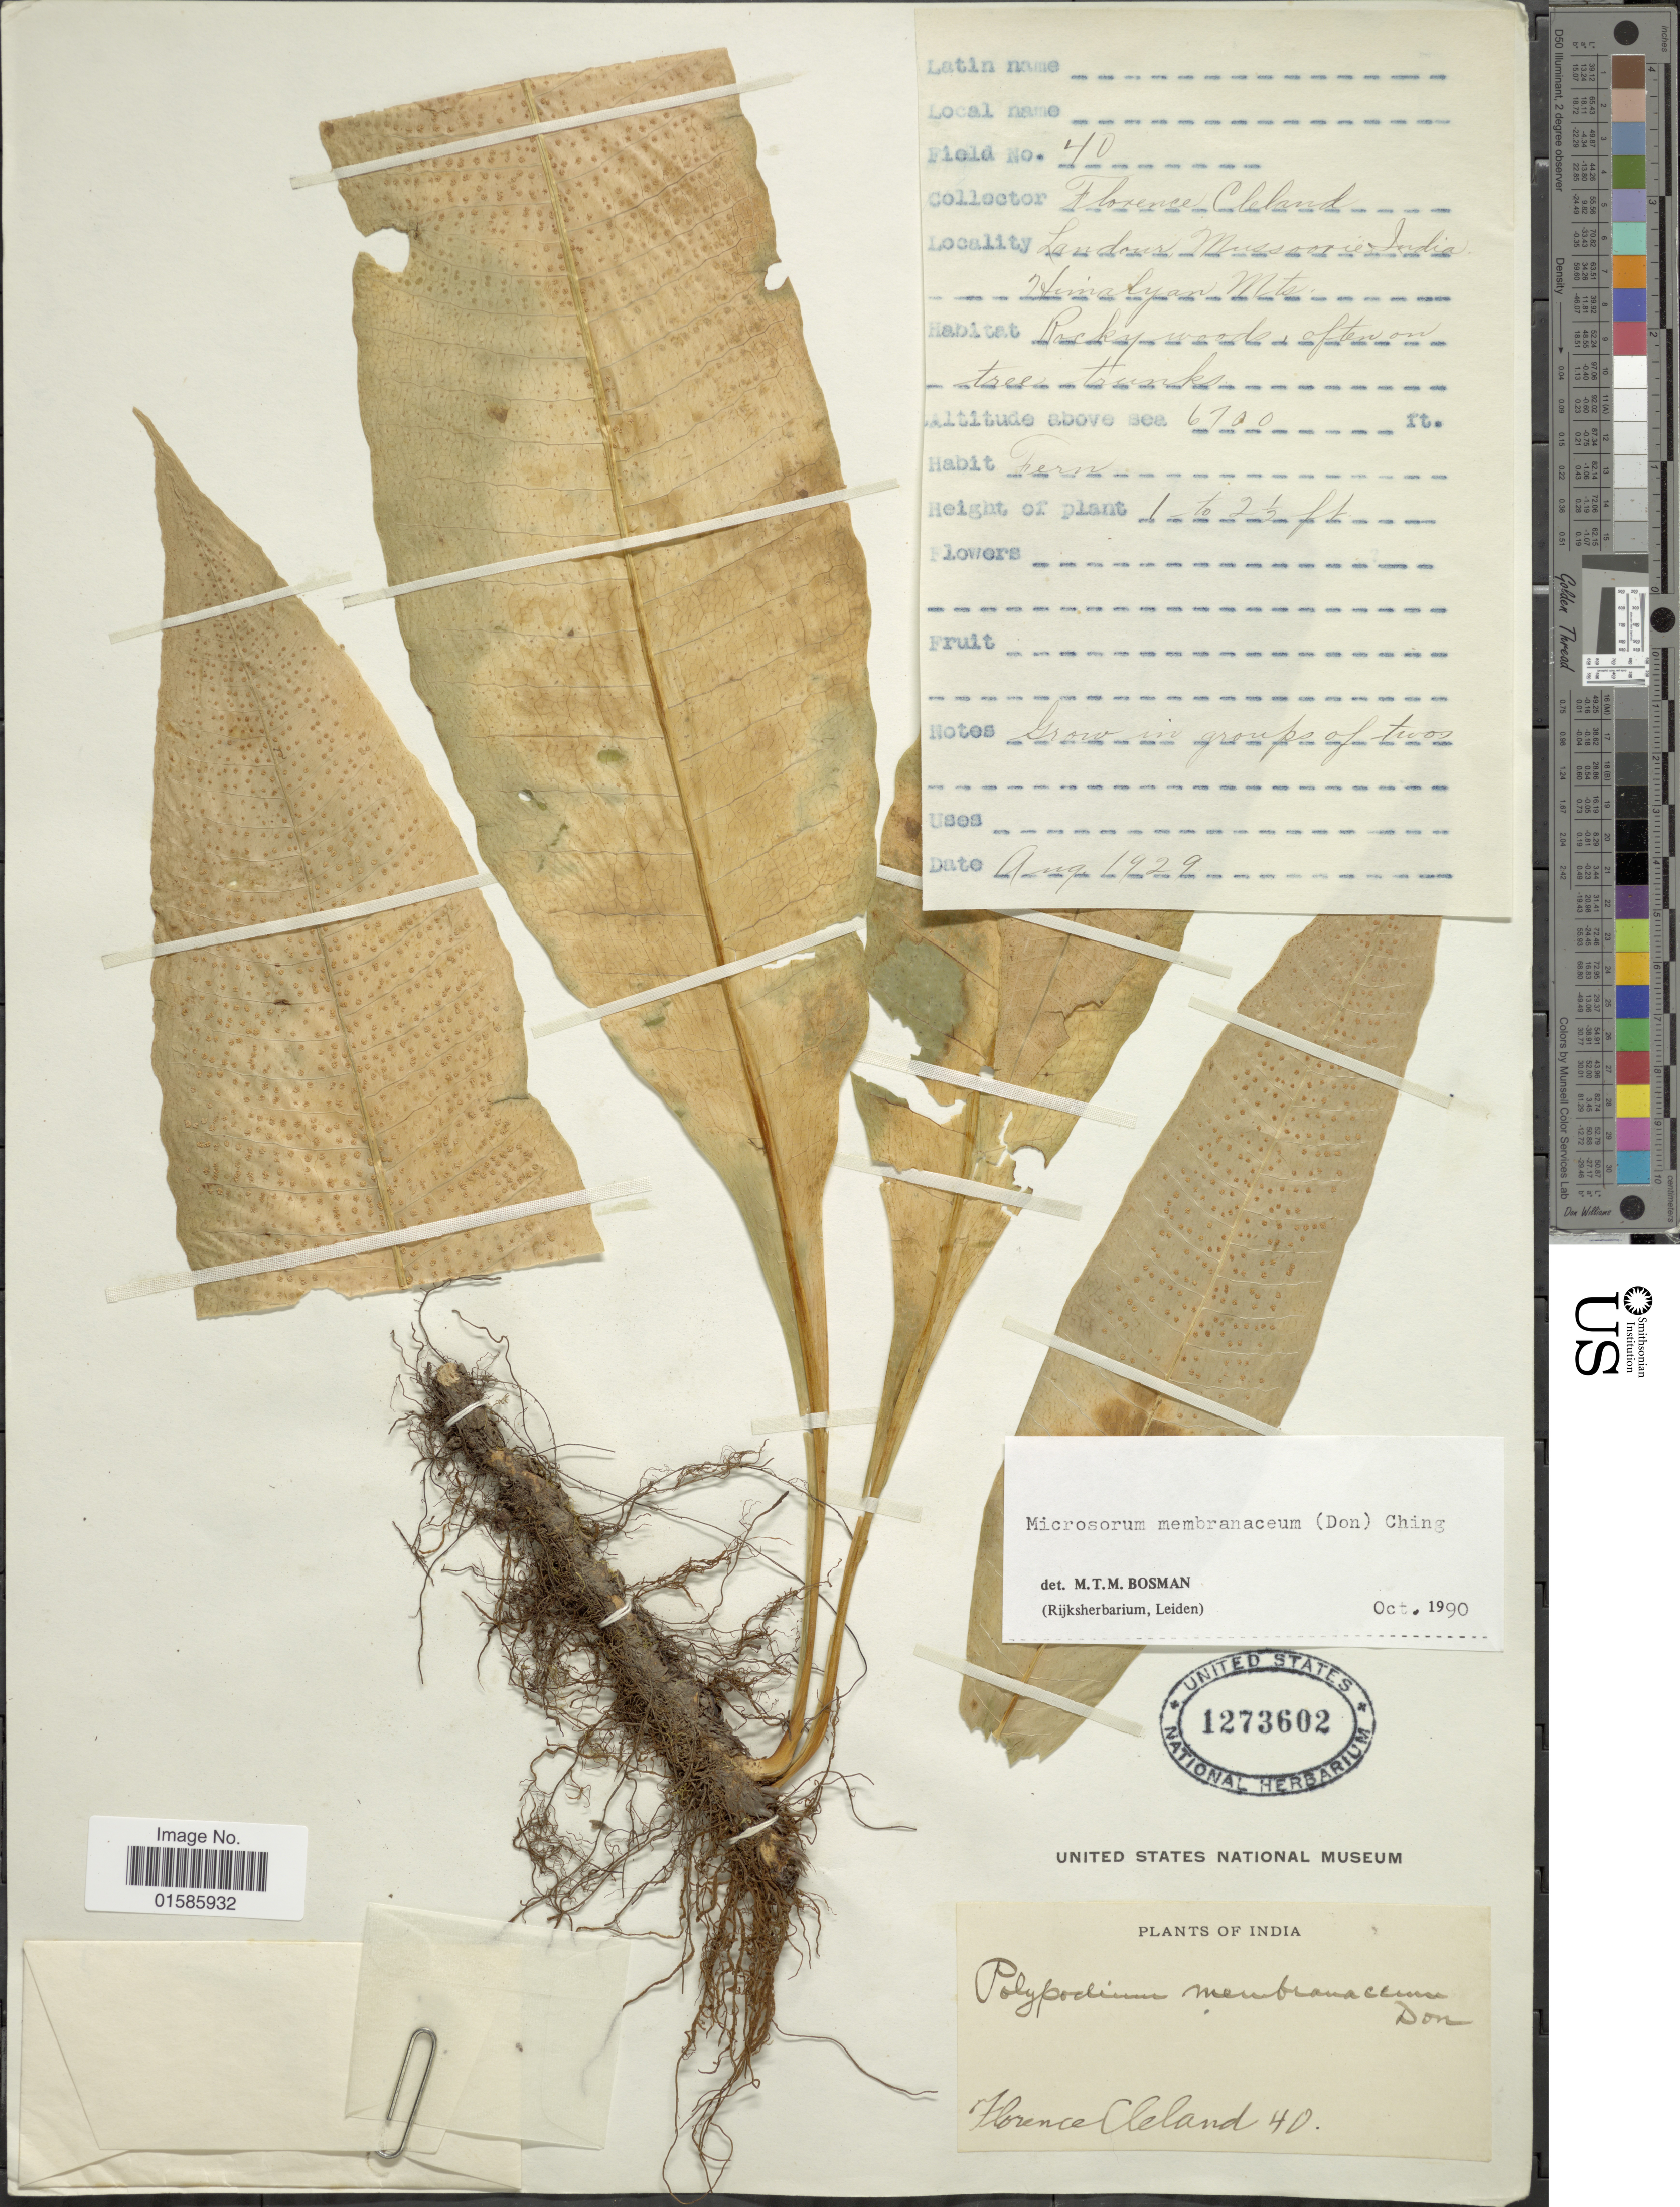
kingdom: Plantae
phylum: Tracheophyta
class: Polypodiopsida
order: Polypodiales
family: Polypodiaceae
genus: Microsorum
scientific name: Microsorum membranaceum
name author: (D. Don) Ching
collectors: F. Cleland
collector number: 40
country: India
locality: Landour, Mussoorie, Himalayan Mts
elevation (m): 2042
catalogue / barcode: US 1273602